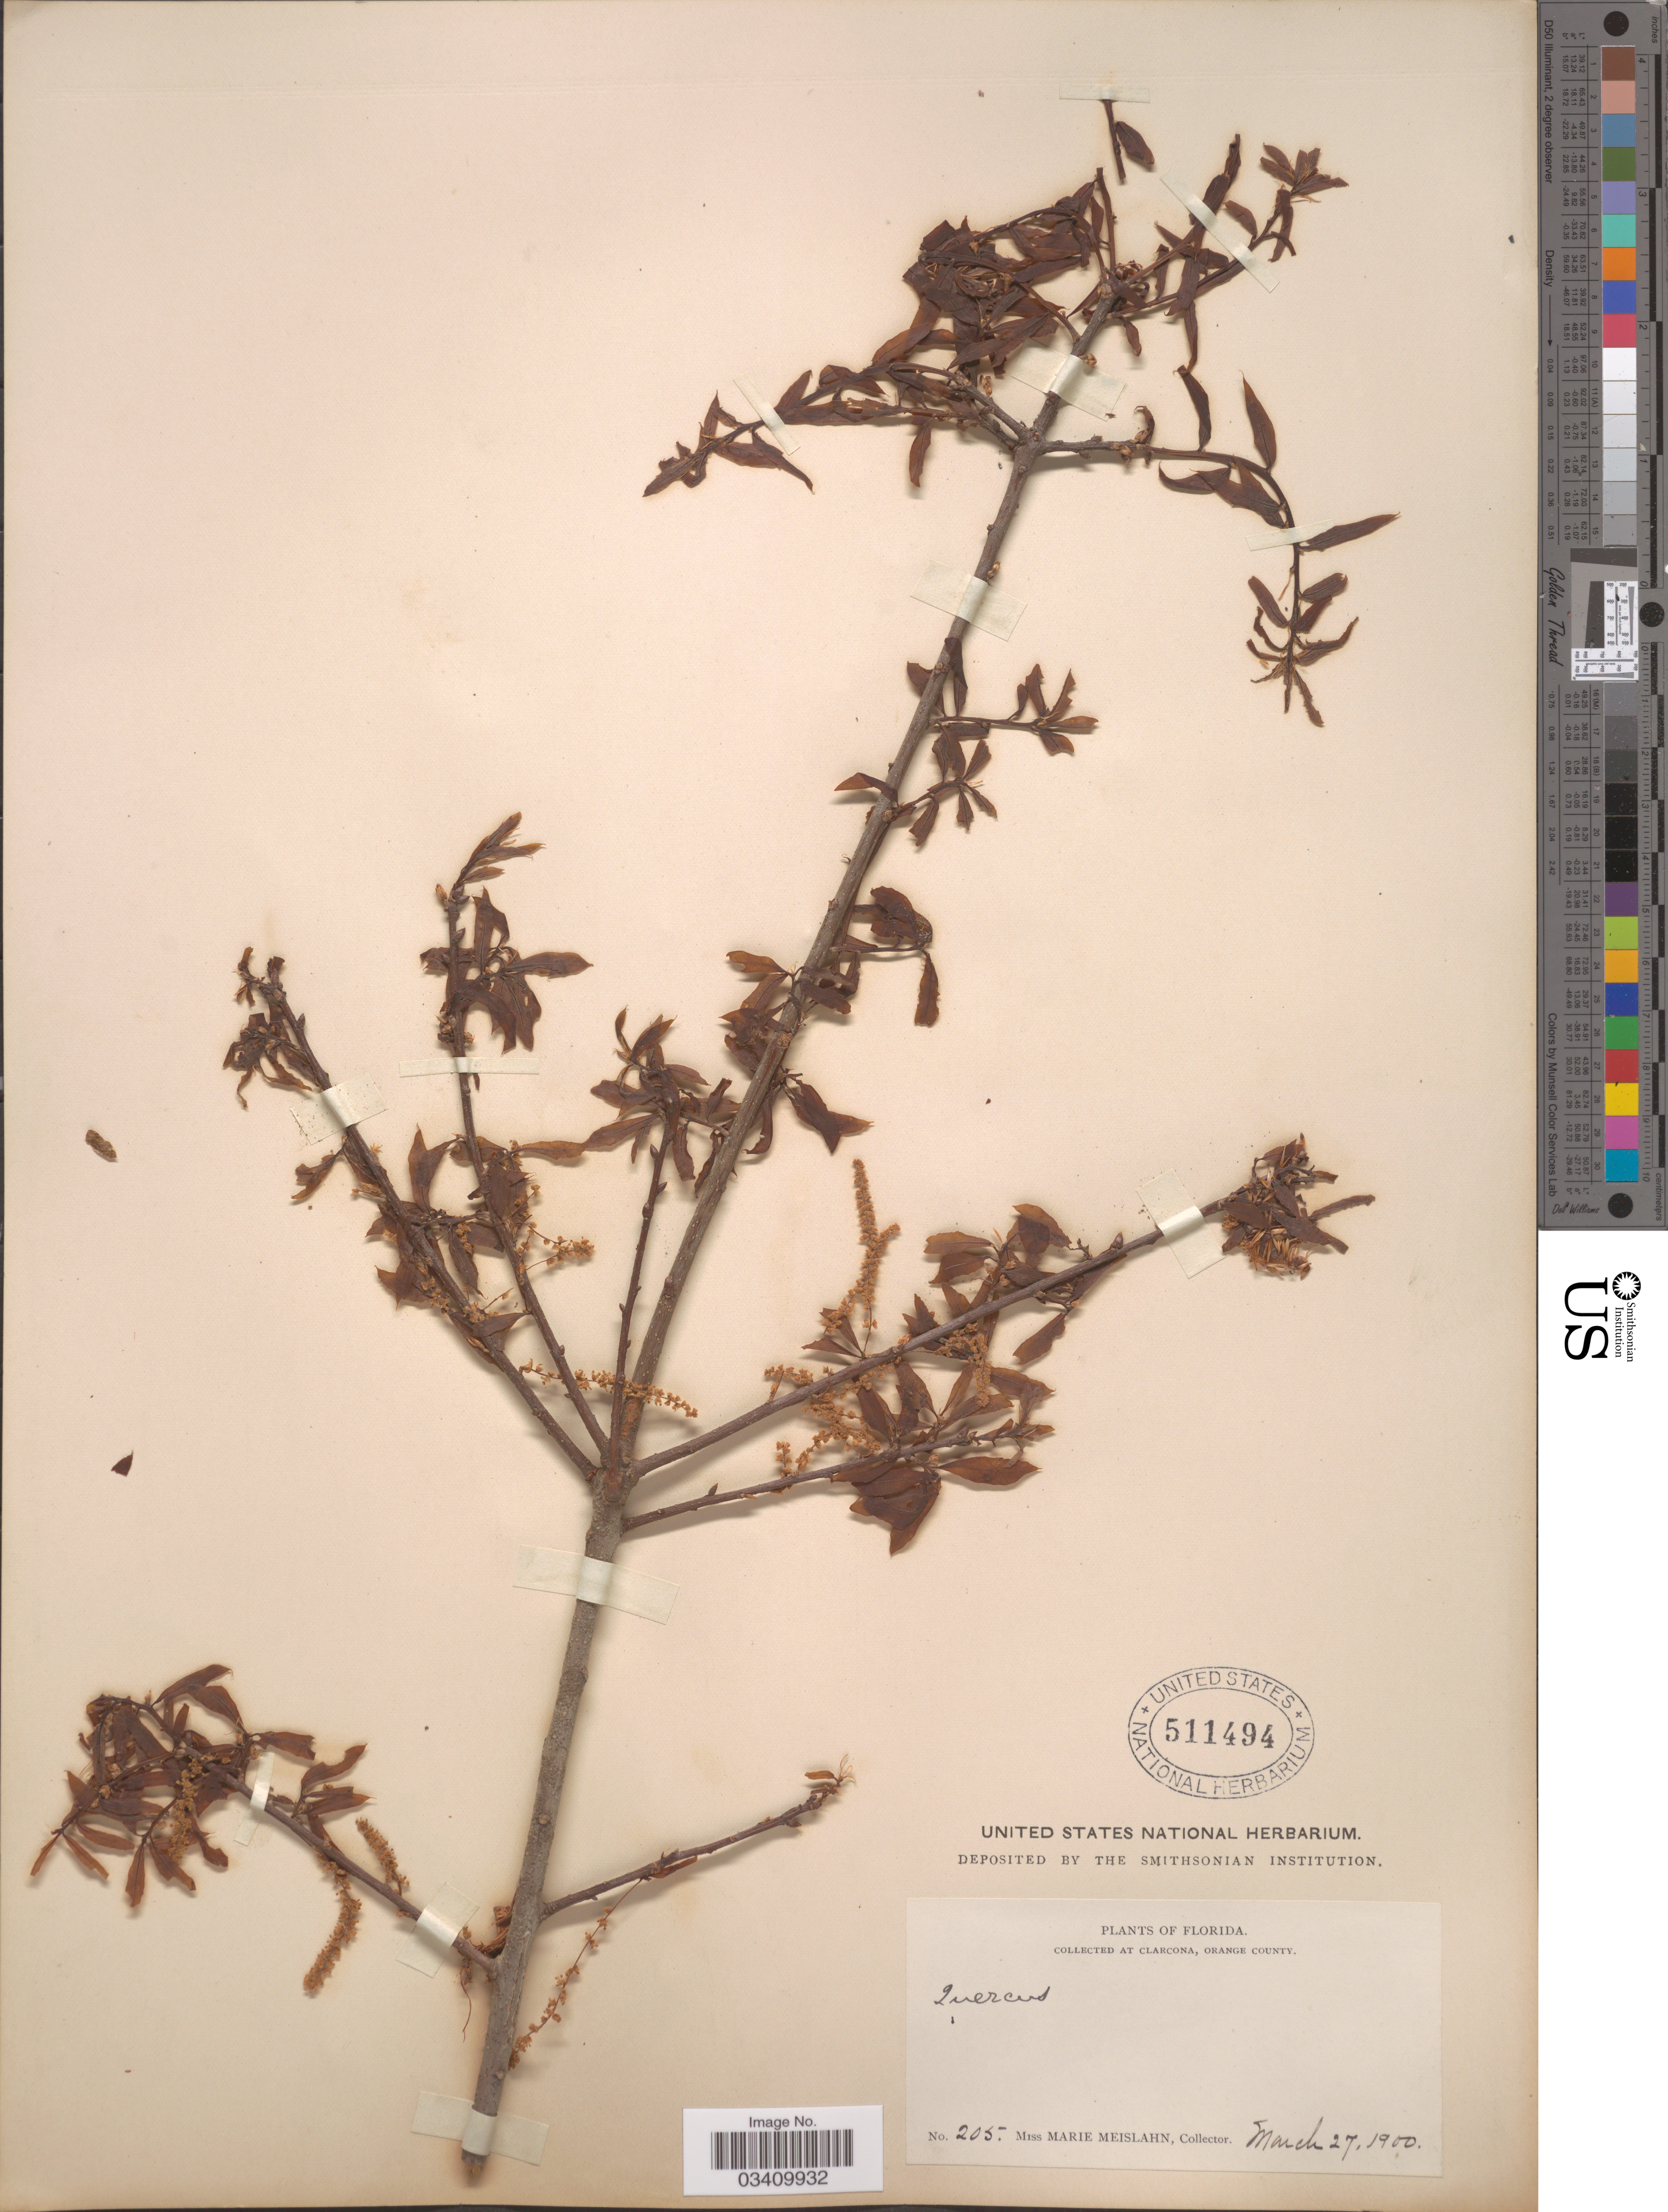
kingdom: Plantae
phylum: Tracheophyta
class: Magnoliopsida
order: Fagales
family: Fagaceae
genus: Quercus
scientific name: Quercus sp.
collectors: M. Meislahn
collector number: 205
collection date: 1900-03-27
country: United States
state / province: Florida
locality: Clarcona, Orange County.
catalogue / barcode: US 511494